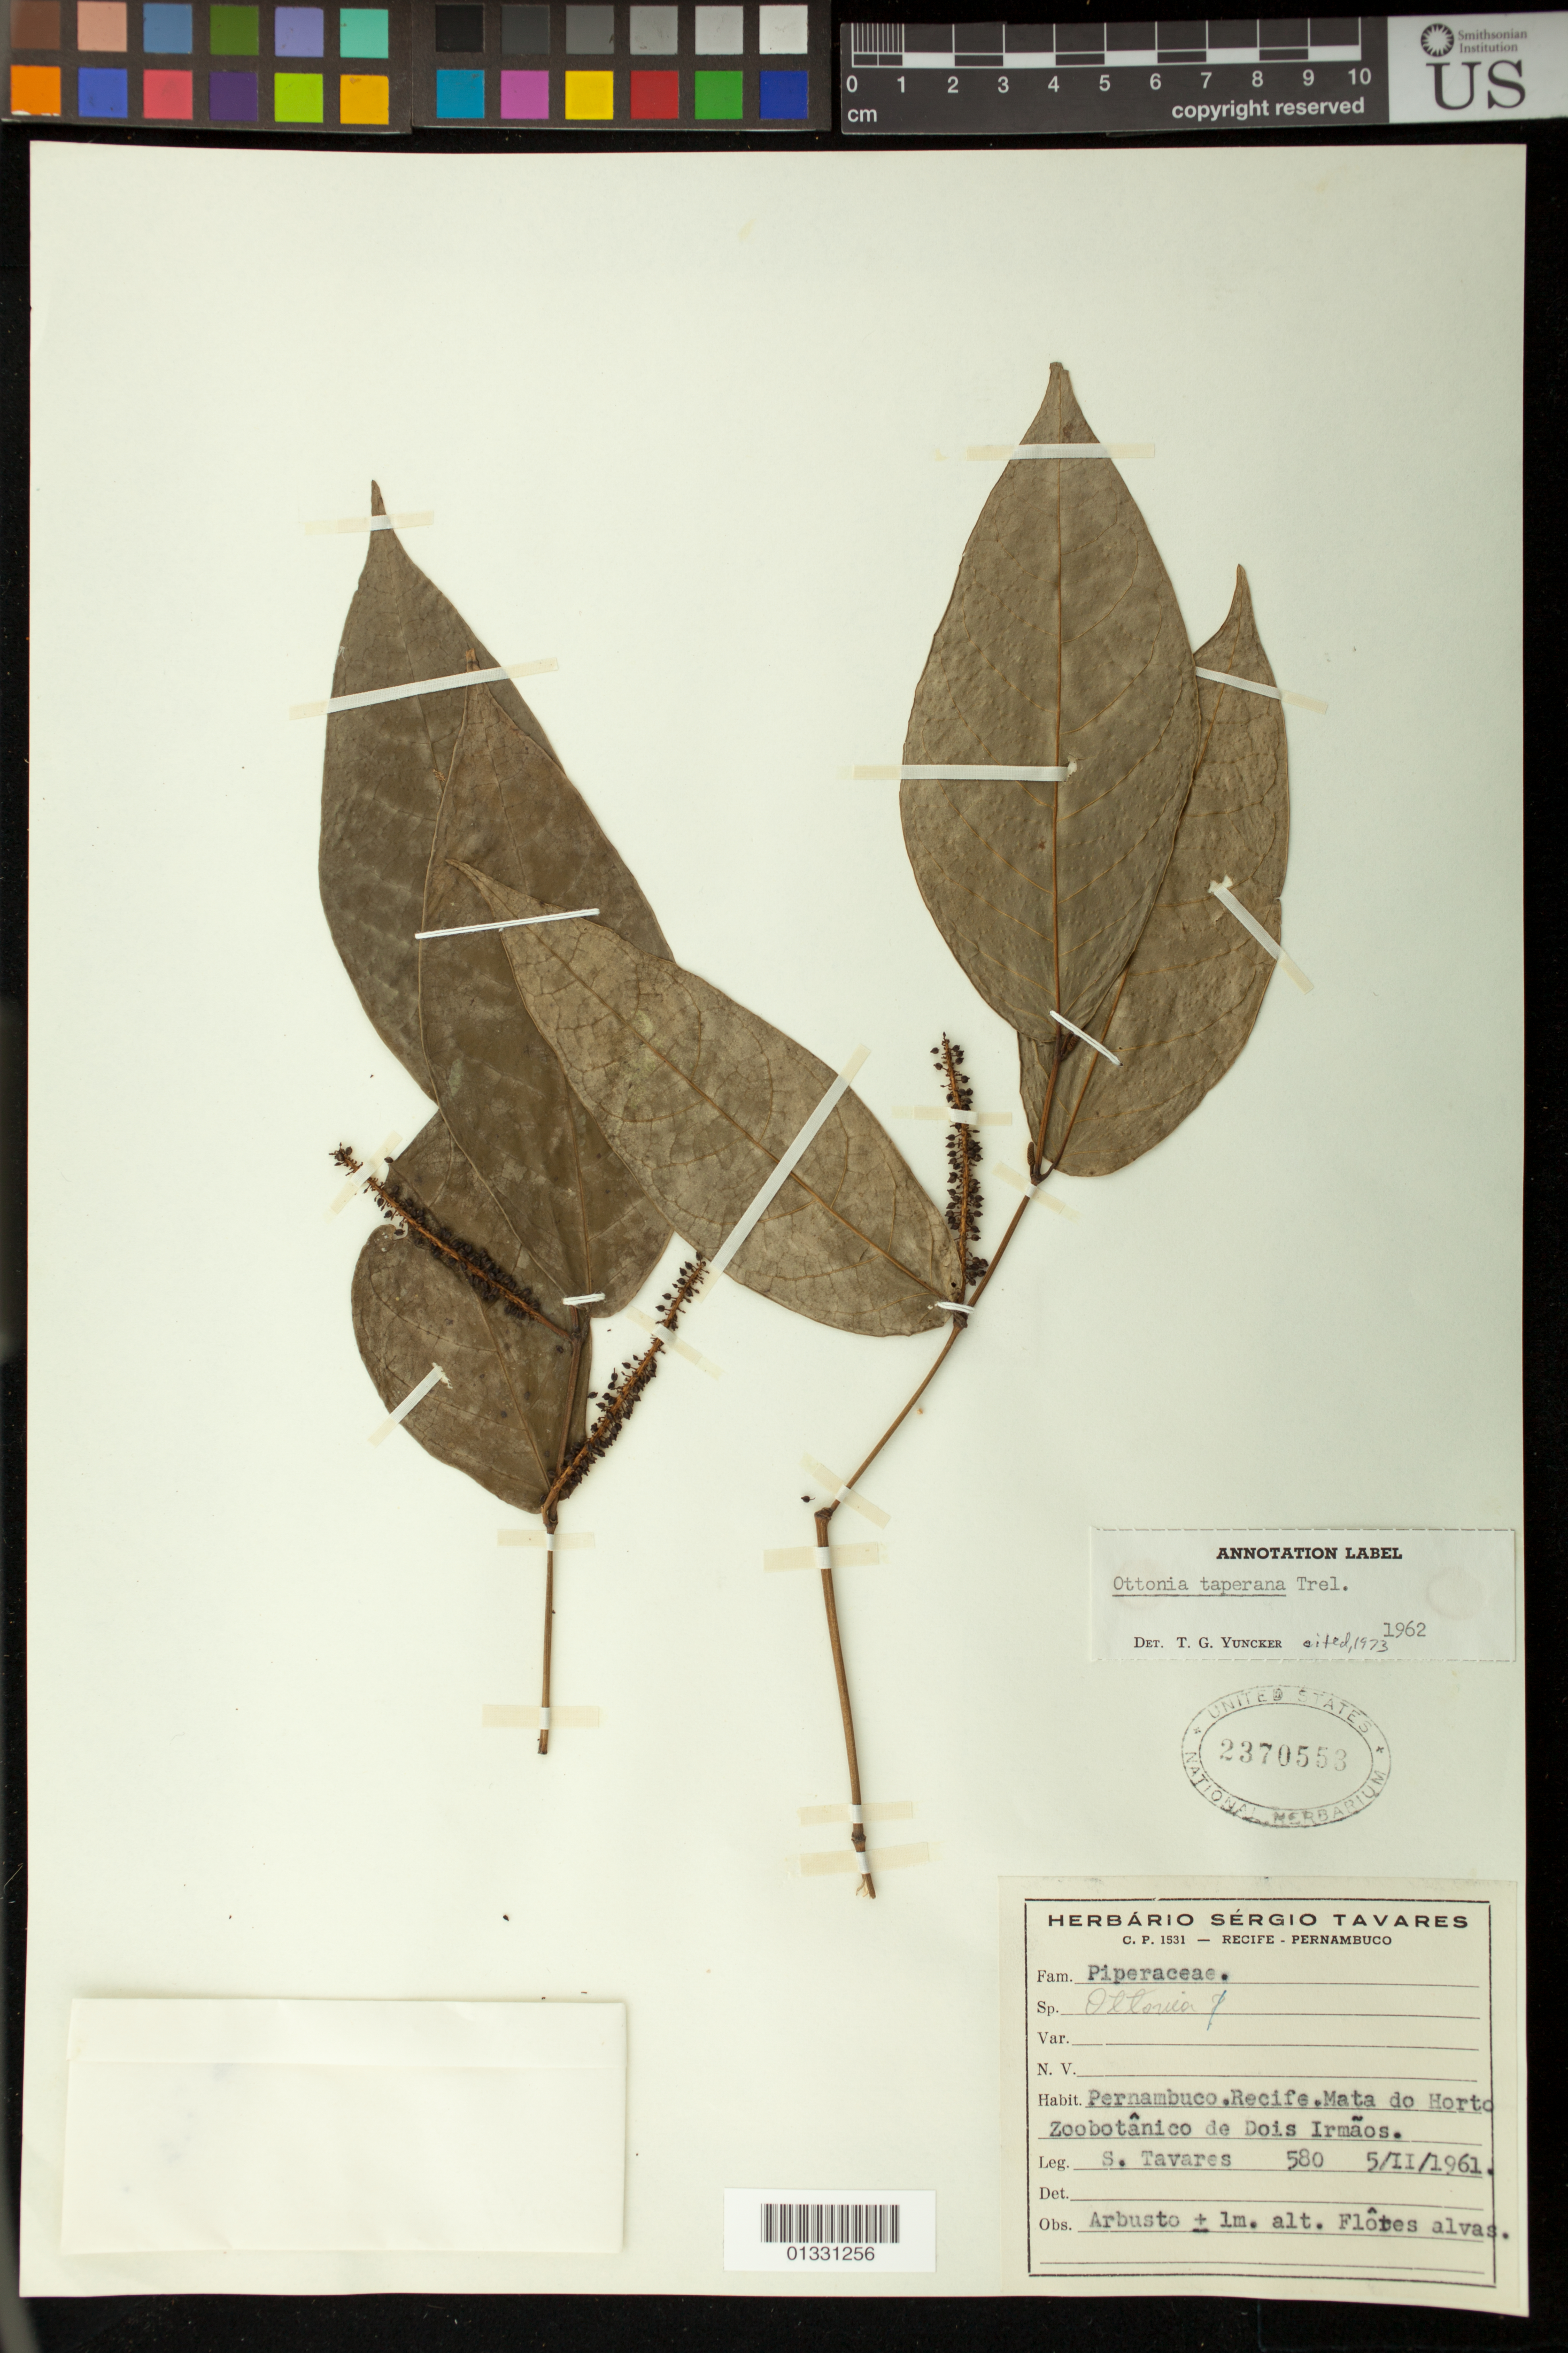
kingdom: Plantae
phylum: Tracheophyta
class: Magnoliopsida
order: Piperales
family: Piperaceae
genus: Piper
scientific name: Piper sp.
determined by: Strong, Mark T., (BOT), Smithsonian Institution - National Museum of Natural History (UNITED STATES)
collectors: S. Tavares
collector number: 580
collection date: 1961-02-05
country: Brazil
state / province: Pernambuco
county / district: Recife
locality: Mata do Horto Zoobotânico de Dois Irmãos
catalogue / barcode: US 2370553